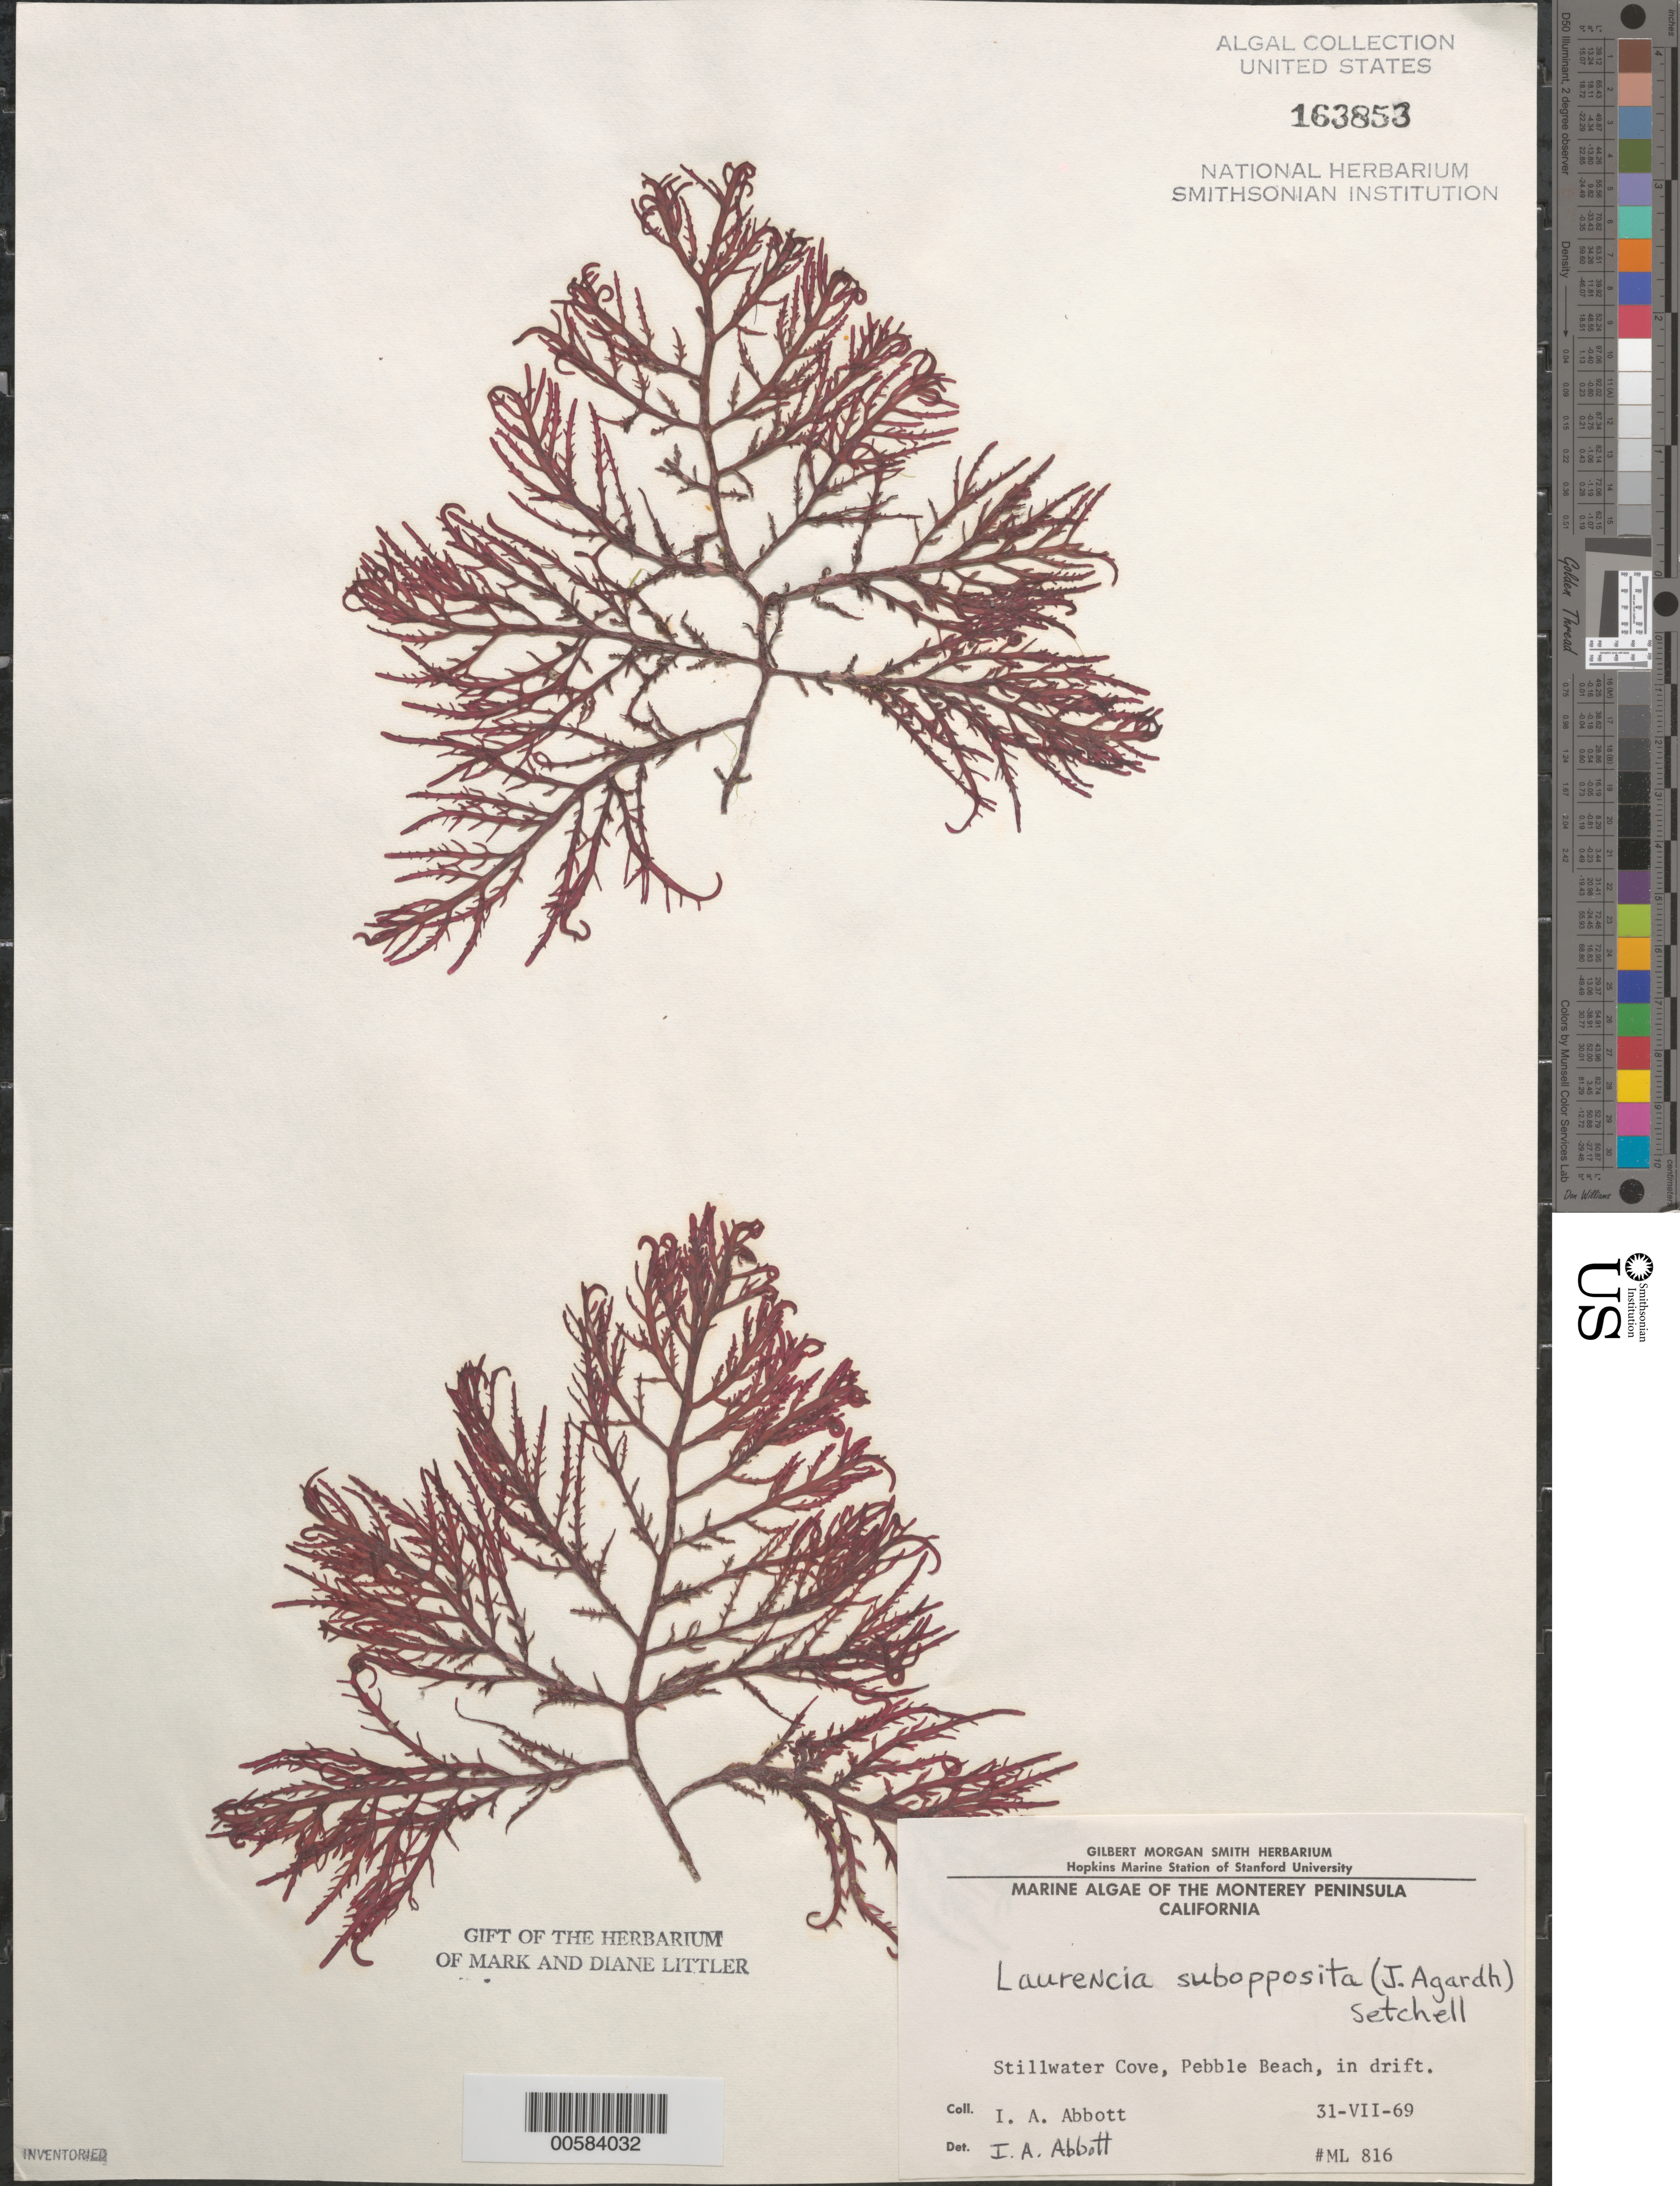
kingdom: Plantae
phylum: Rhodophyta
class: Florideophyceae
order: Ceramiales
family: Rhodomelaceae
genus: Laurencia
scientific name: Laurencia subopposita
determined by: Abbott, Isabella A.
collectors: I. A. Abbott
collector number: ML 816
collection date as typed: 31 Jul 1969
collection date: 1969-07-31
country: United States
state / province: California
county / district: Monterey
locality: Stillwater Cove, Pebble Beach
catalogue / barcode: US 163853